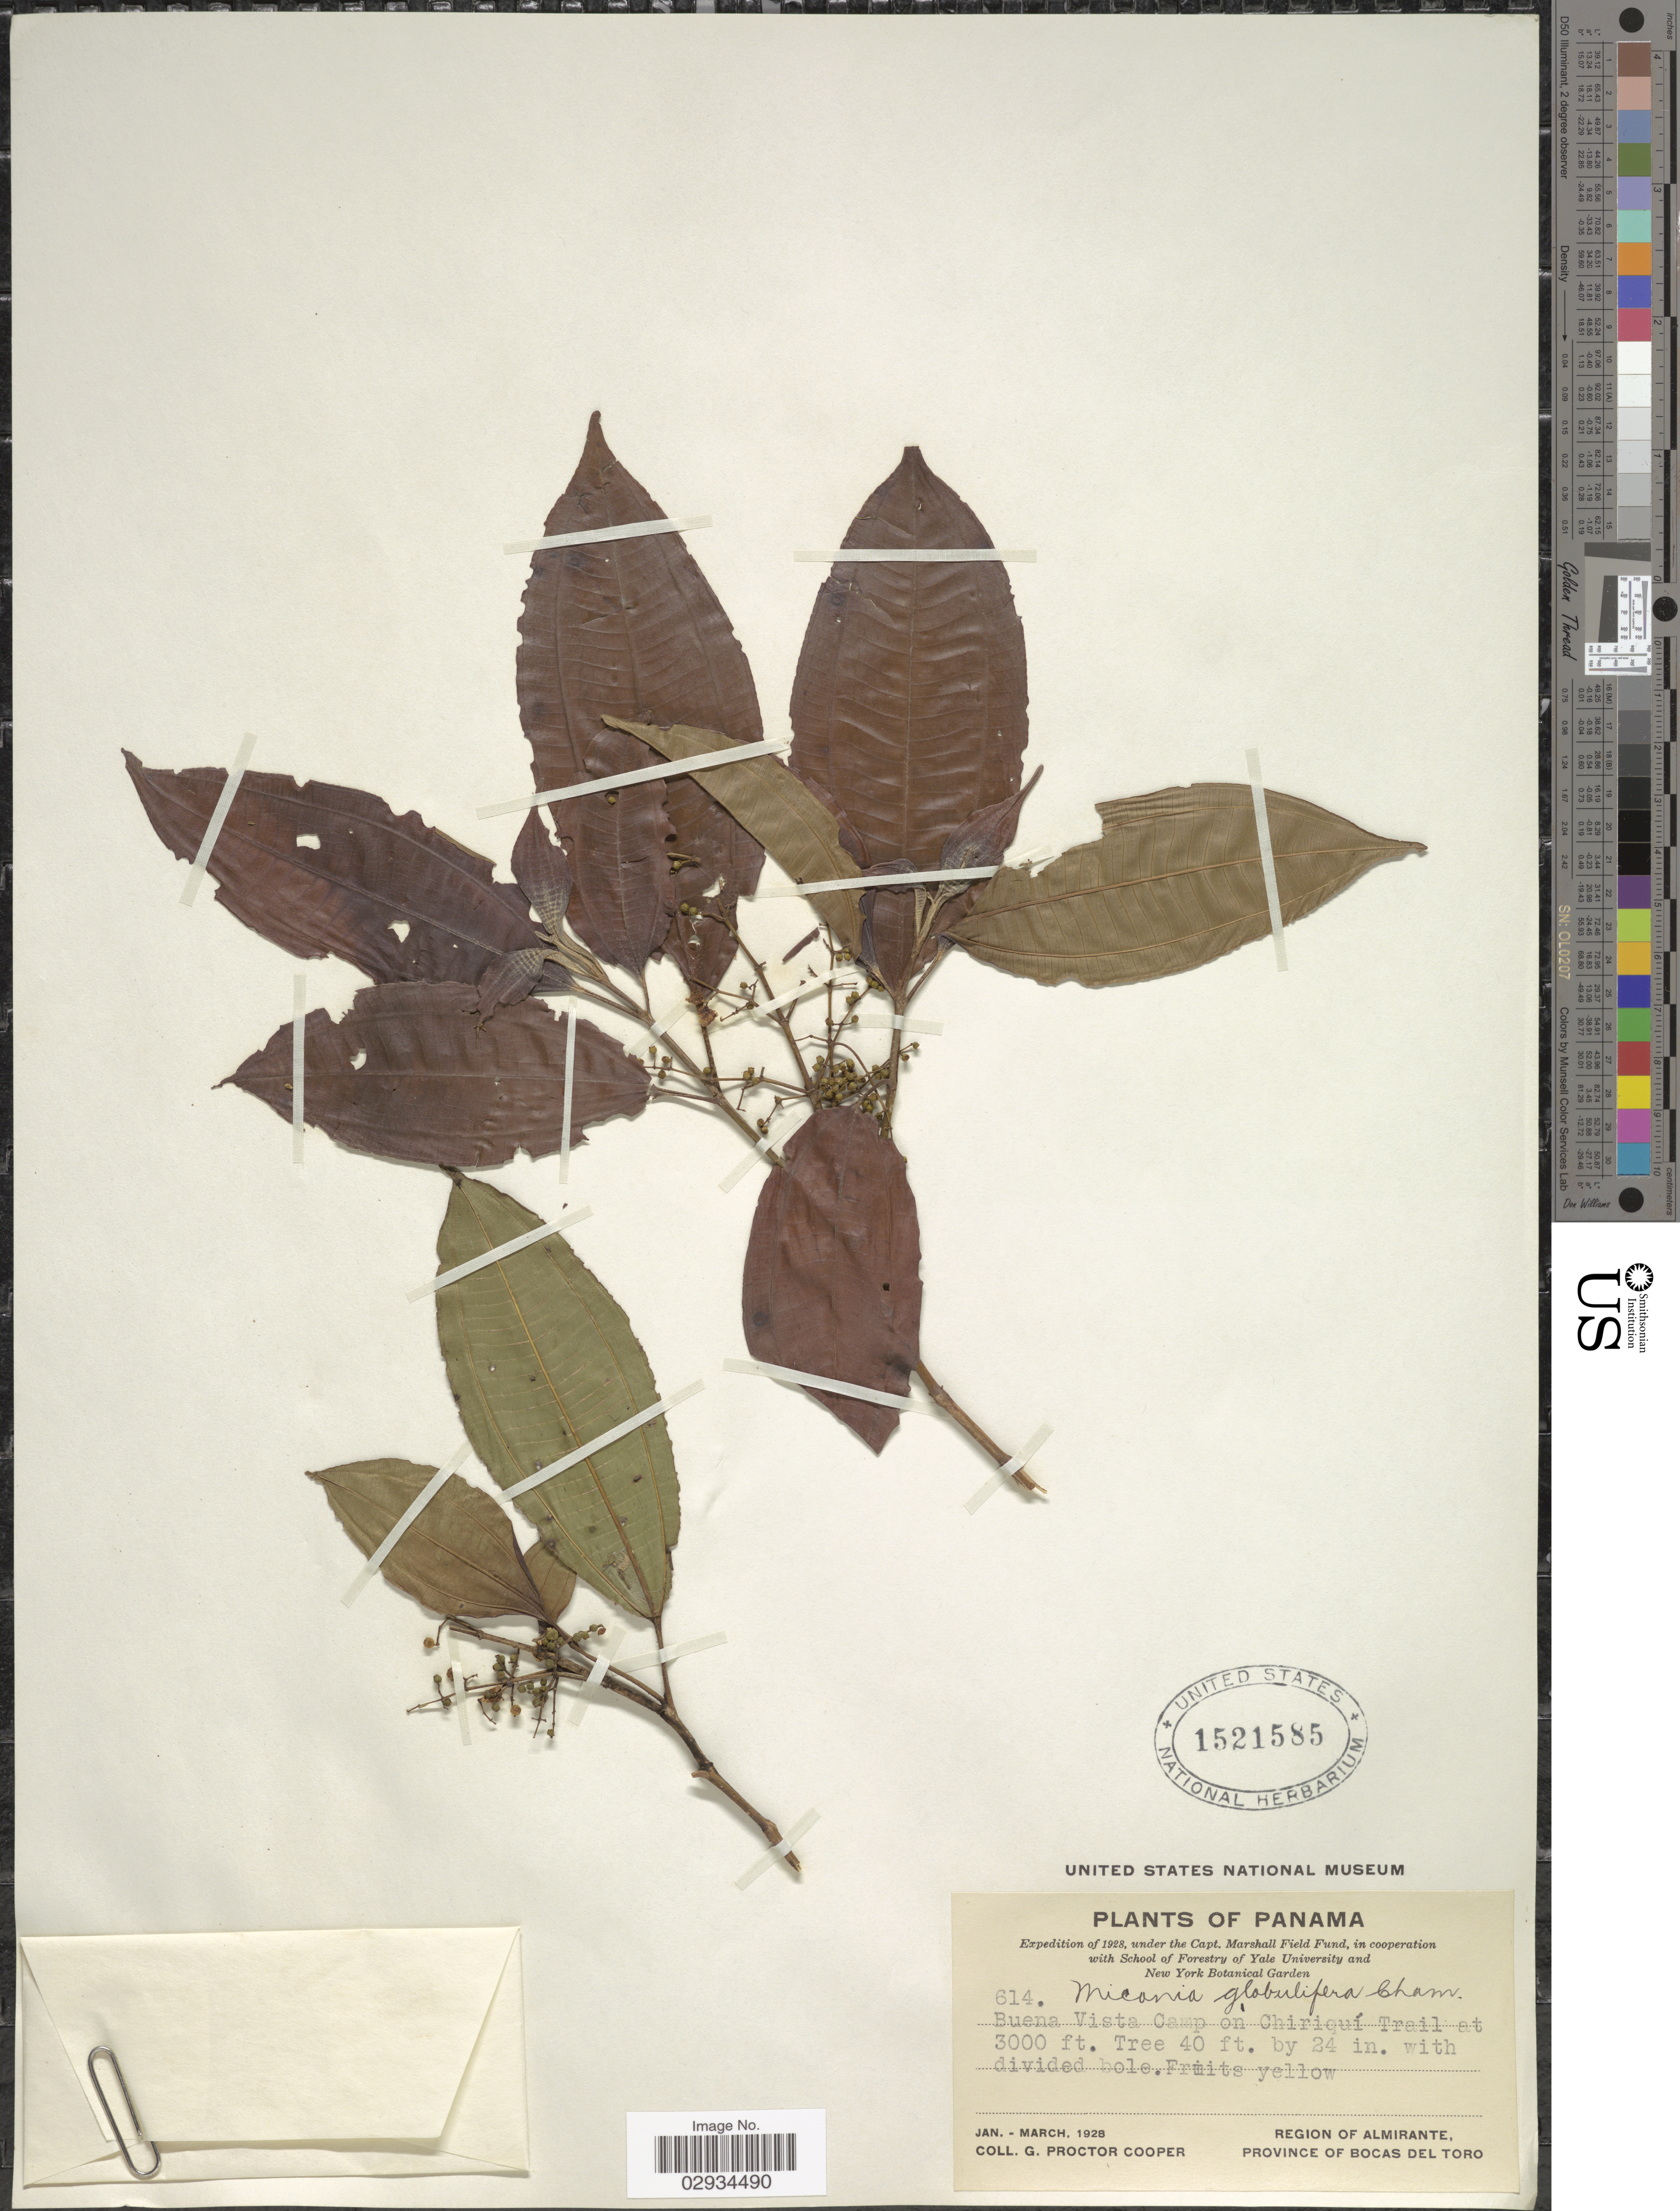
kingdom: Plantae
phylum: Tracheophyta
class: Magnoliopsida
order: Myrtales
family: Melastomataceae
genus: Miconia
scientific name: Miconia theizans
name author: (Bonpl.) Cogn.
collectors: G. Cooper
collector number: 614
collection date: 1928-01/1928-03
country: Panama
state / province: Bocas del Toro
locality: Buena Vista Camp on Chiriquí Trail. Region of Almirante.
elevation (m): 914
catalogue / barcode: US 1521585